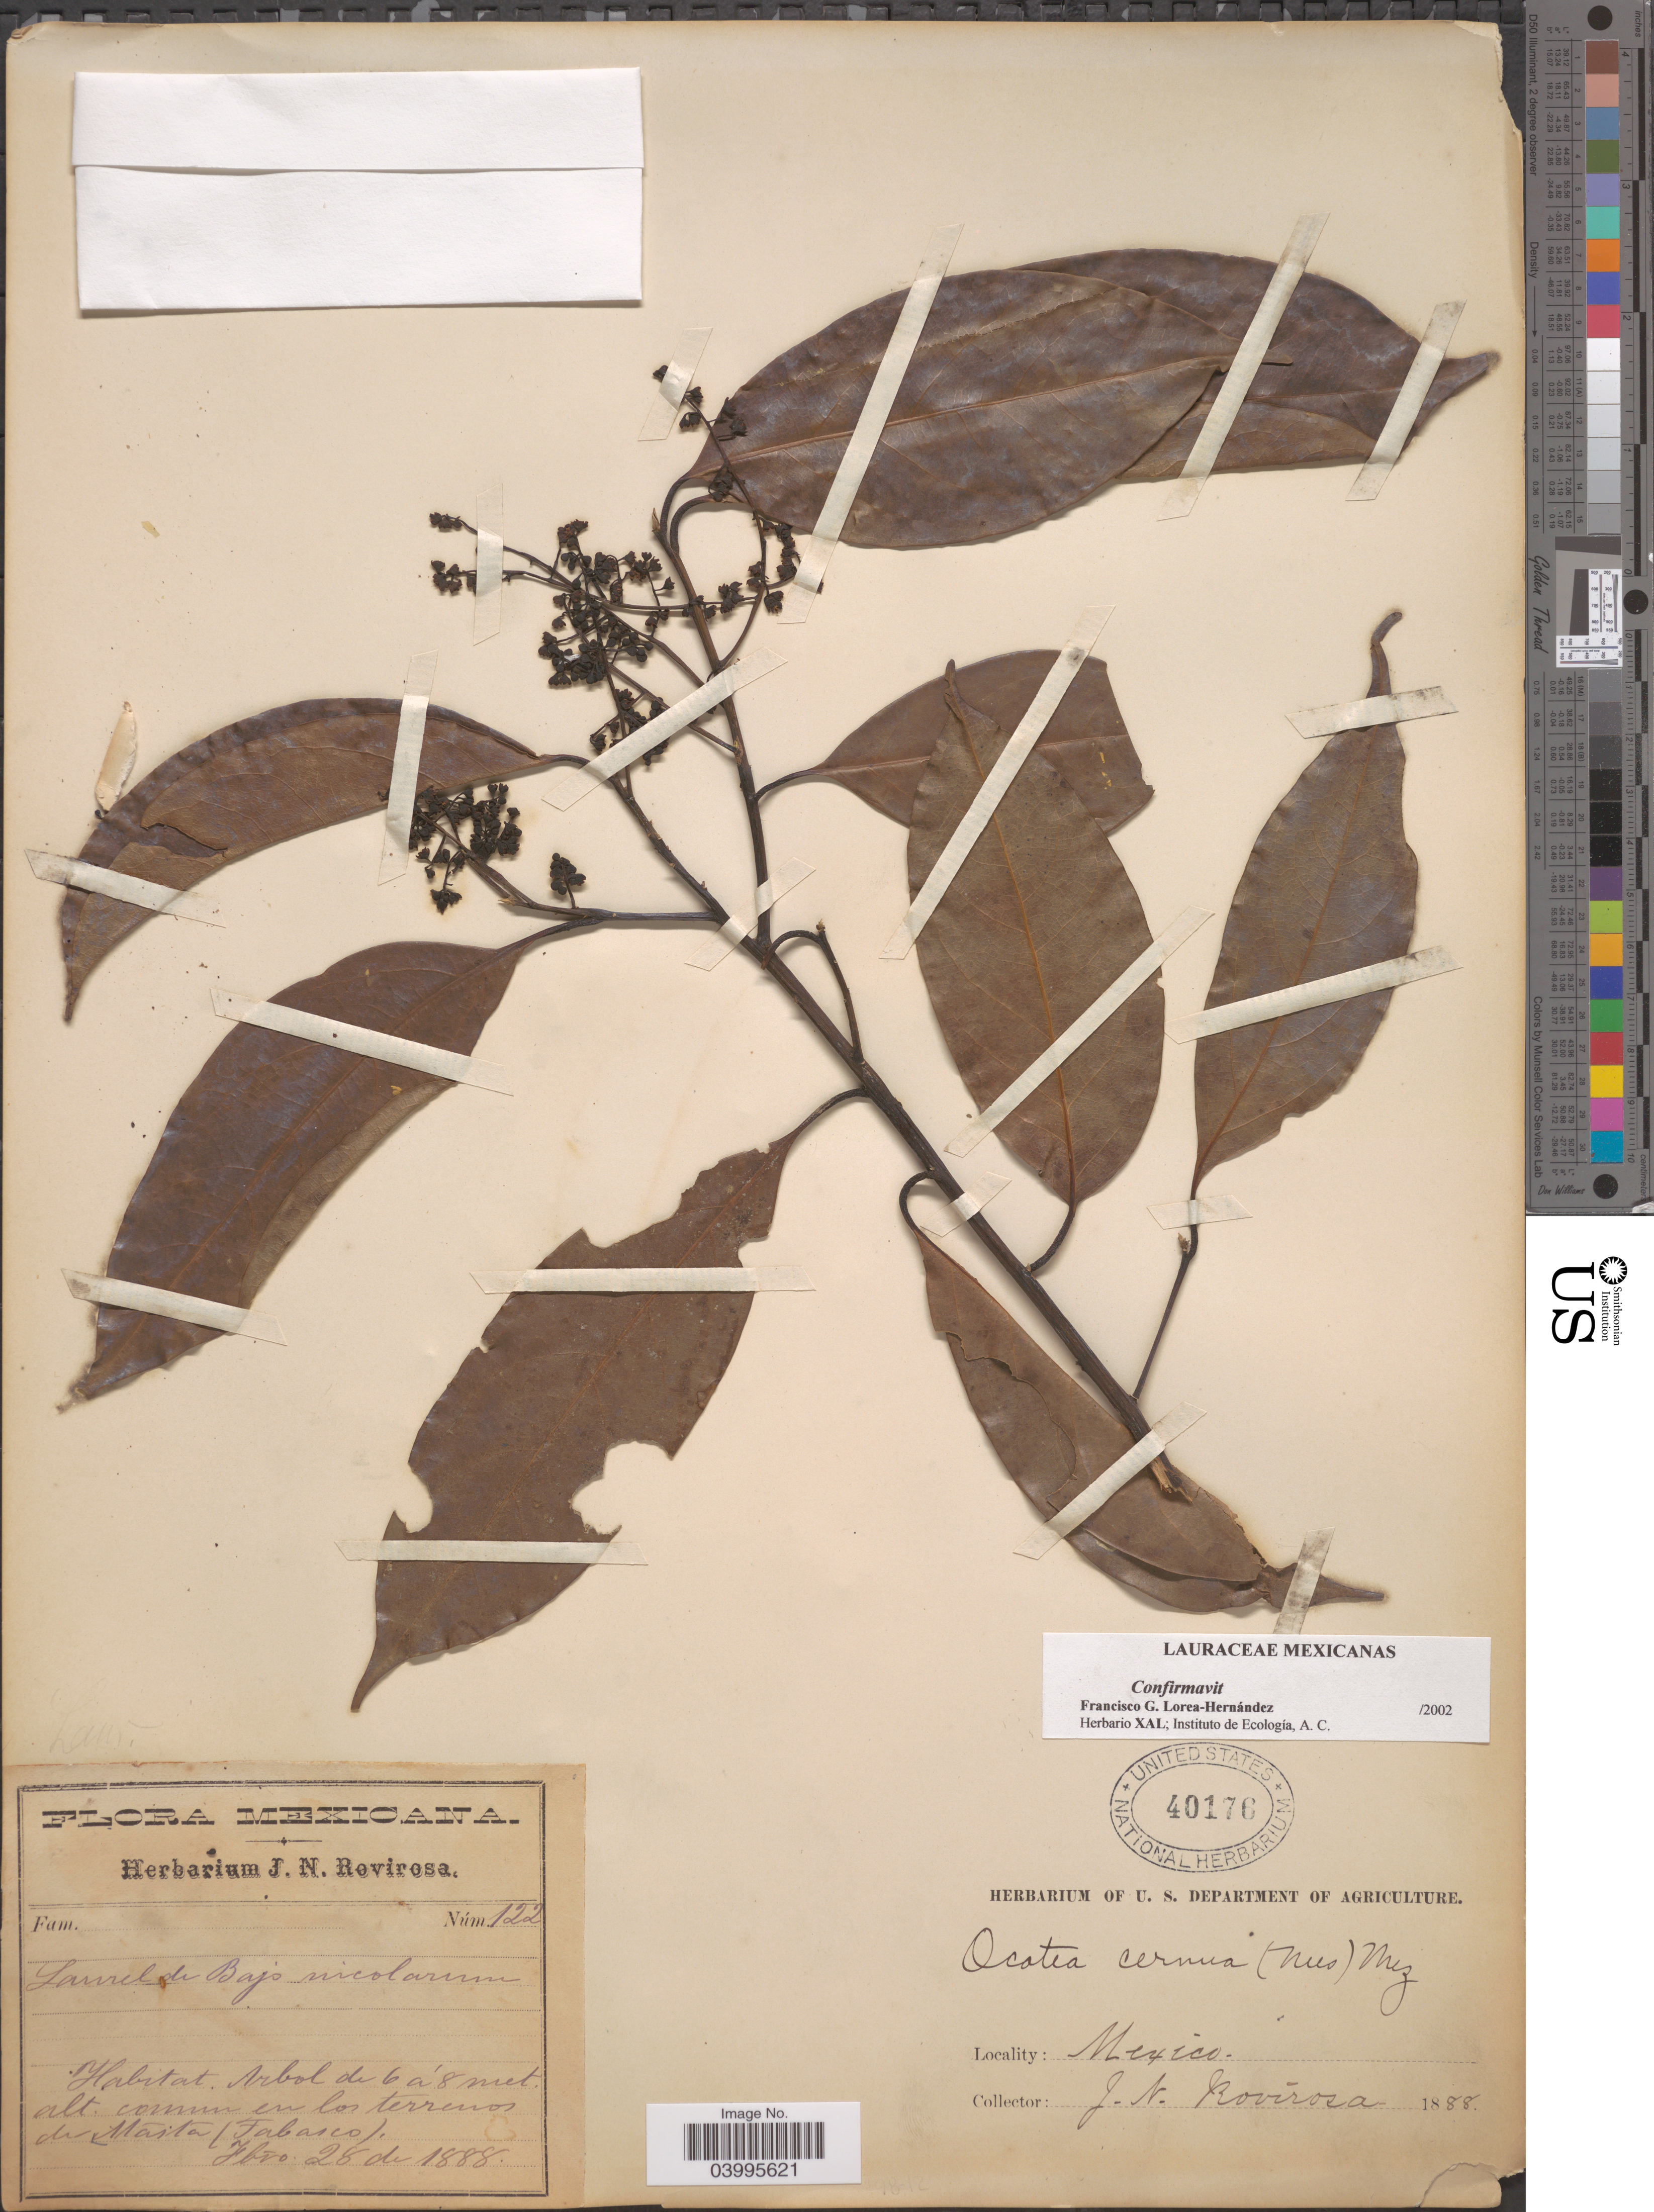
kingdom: Plantae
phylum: Tracheophyta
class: Magnoliopsida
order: Laurales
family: Lauraceae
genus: Ocotea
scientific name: Ocotea cernua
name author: (Nees) Mez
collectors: J. N. Rovirosa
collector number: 122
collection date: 1888-02-28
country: Mexico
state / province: Tabasco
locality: En los terrenos de Atasta (Tabasco).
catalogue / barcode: US 40176